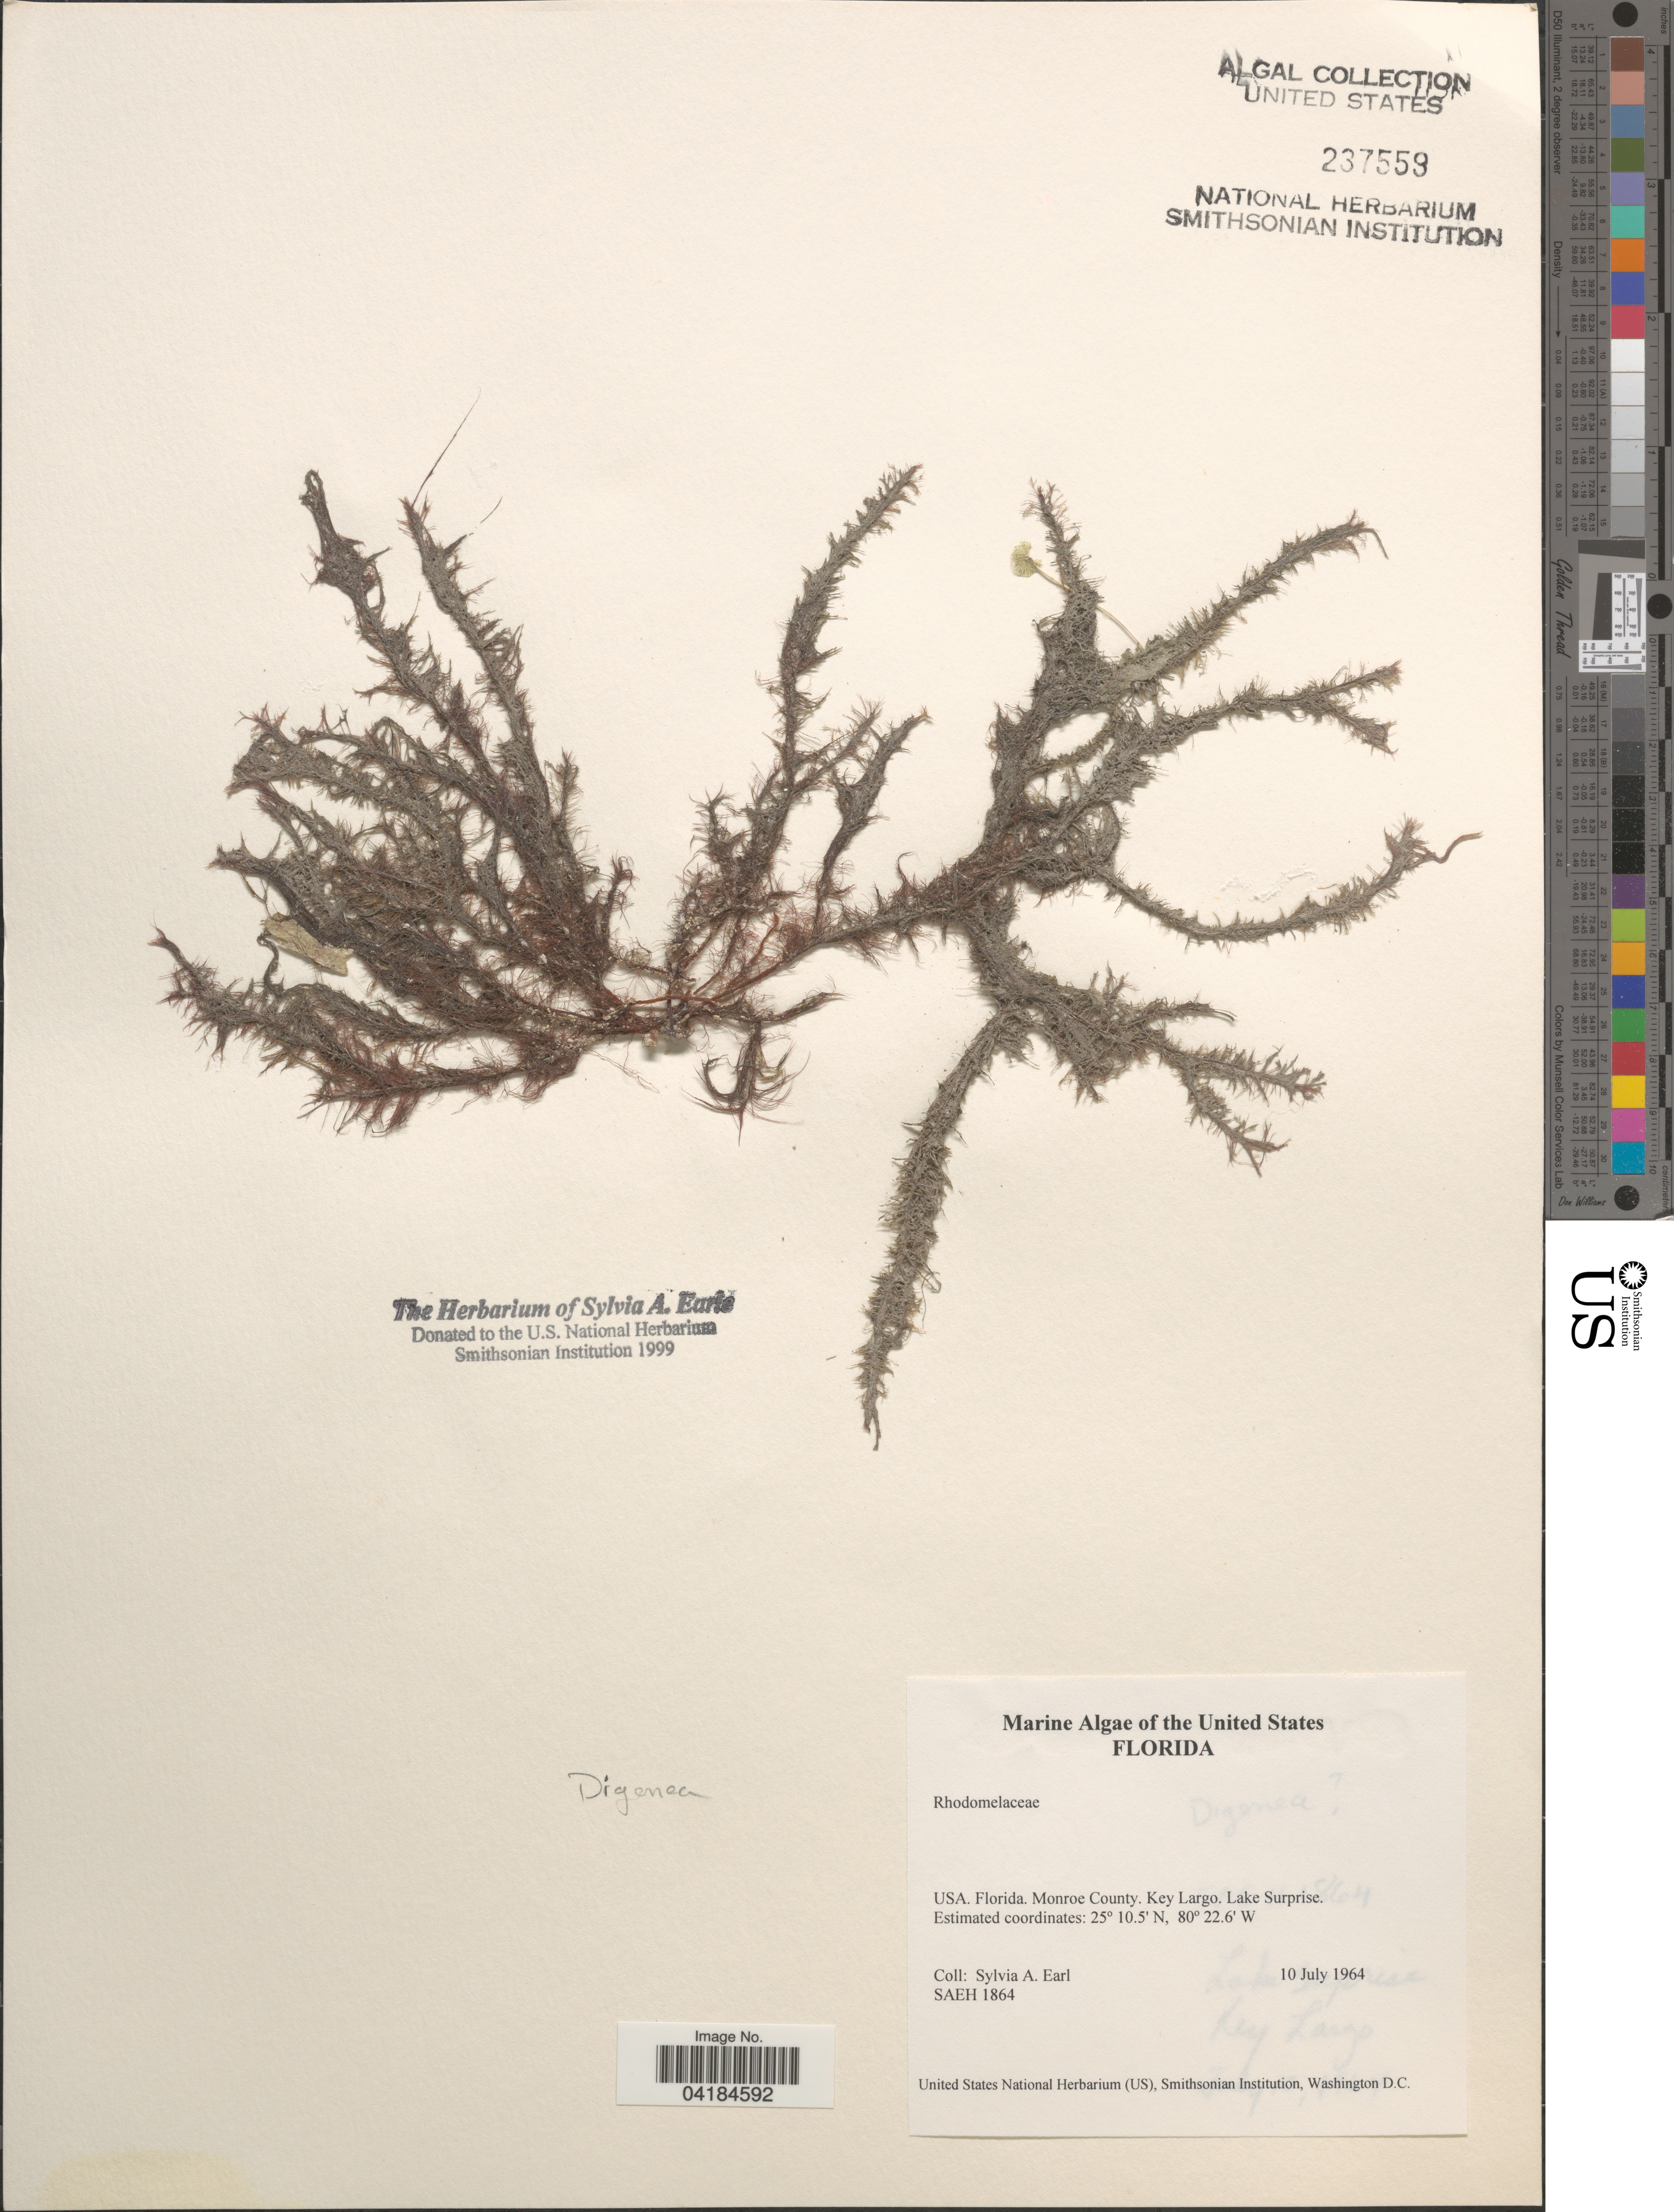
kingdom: Plantae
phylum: Rhodophyta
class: Florideophyceae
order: Ceramiales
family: Rhodomelaceae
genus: Digenea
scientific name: Digenea sp.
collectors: S. A. Earle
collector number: SAEH1864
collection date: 1964-07-10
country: United States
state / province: Florida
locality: Monroe County. Key Largo. Lake Surprise.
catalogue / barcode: US 237559